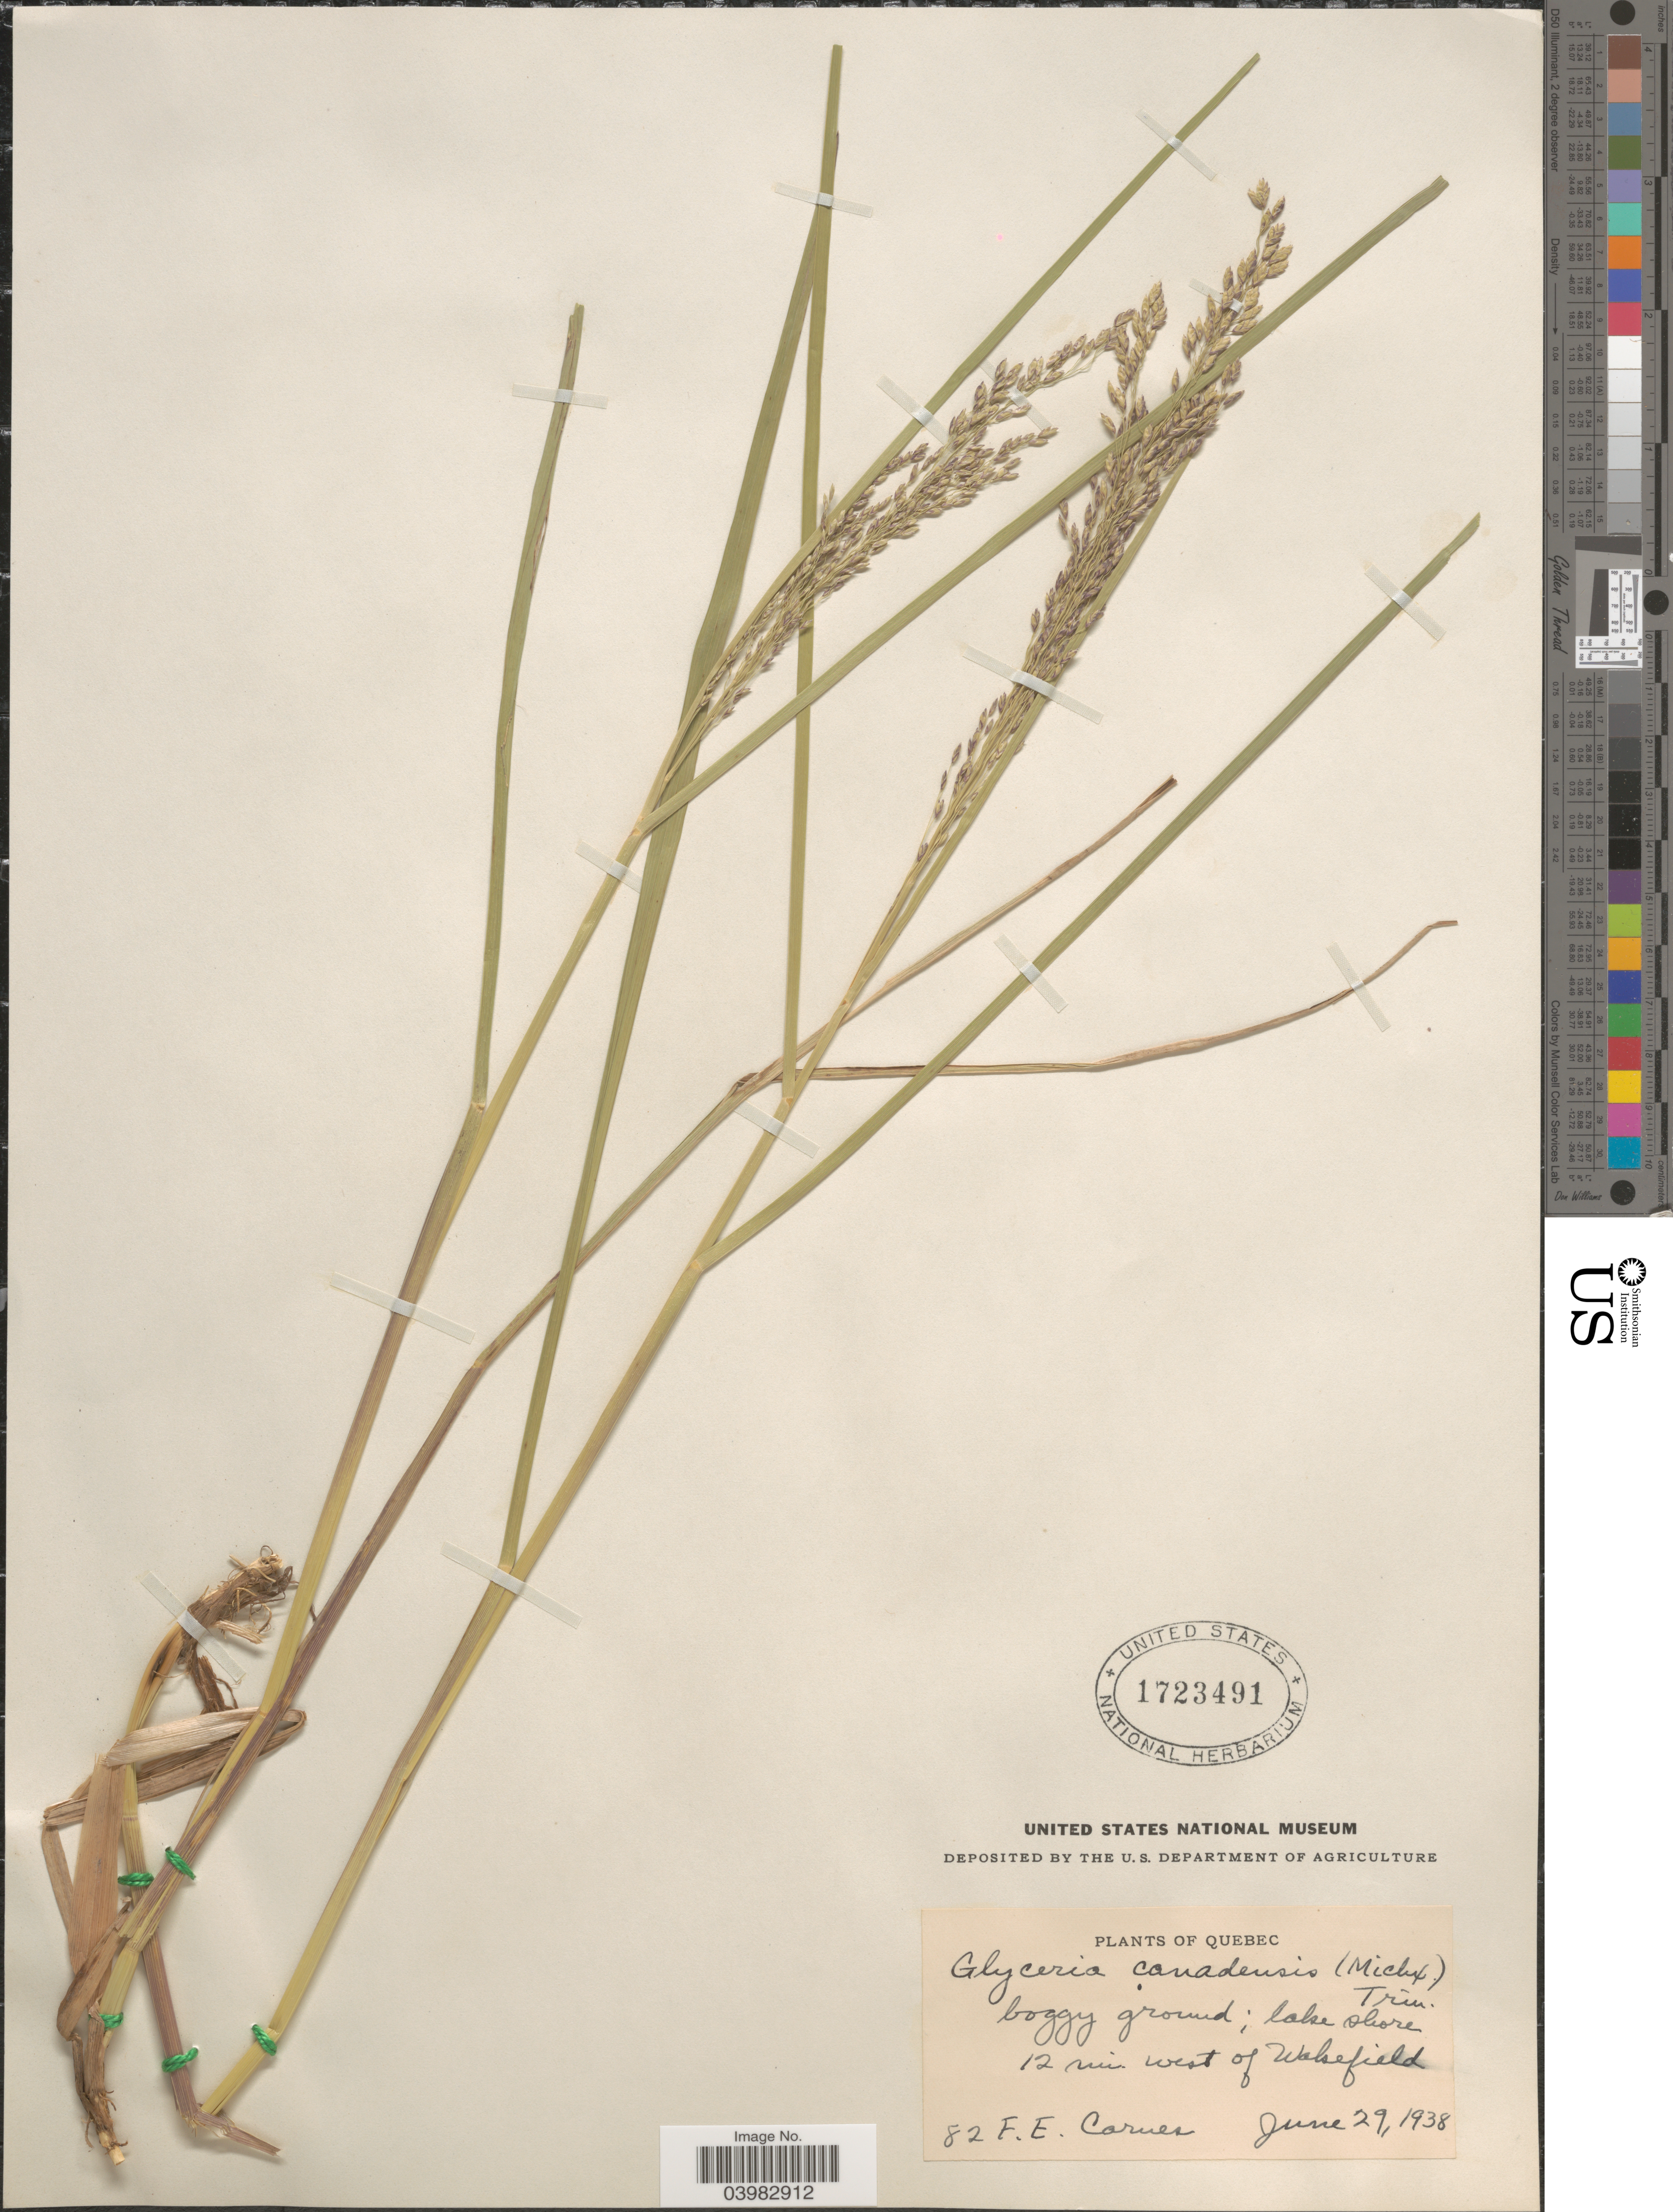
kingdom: Plantae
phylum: Tracheophyta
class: Liliopsida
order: Poales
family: Poaceae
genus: Glyceria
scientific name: Glyceria canadensis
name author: (Michx.) Trin.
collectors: F. Carnes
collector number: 82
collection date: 1938-06-29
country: Canada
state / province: Quebec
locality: Lake shore 12 mi. west of Wakefield.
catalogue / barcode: US 1723491